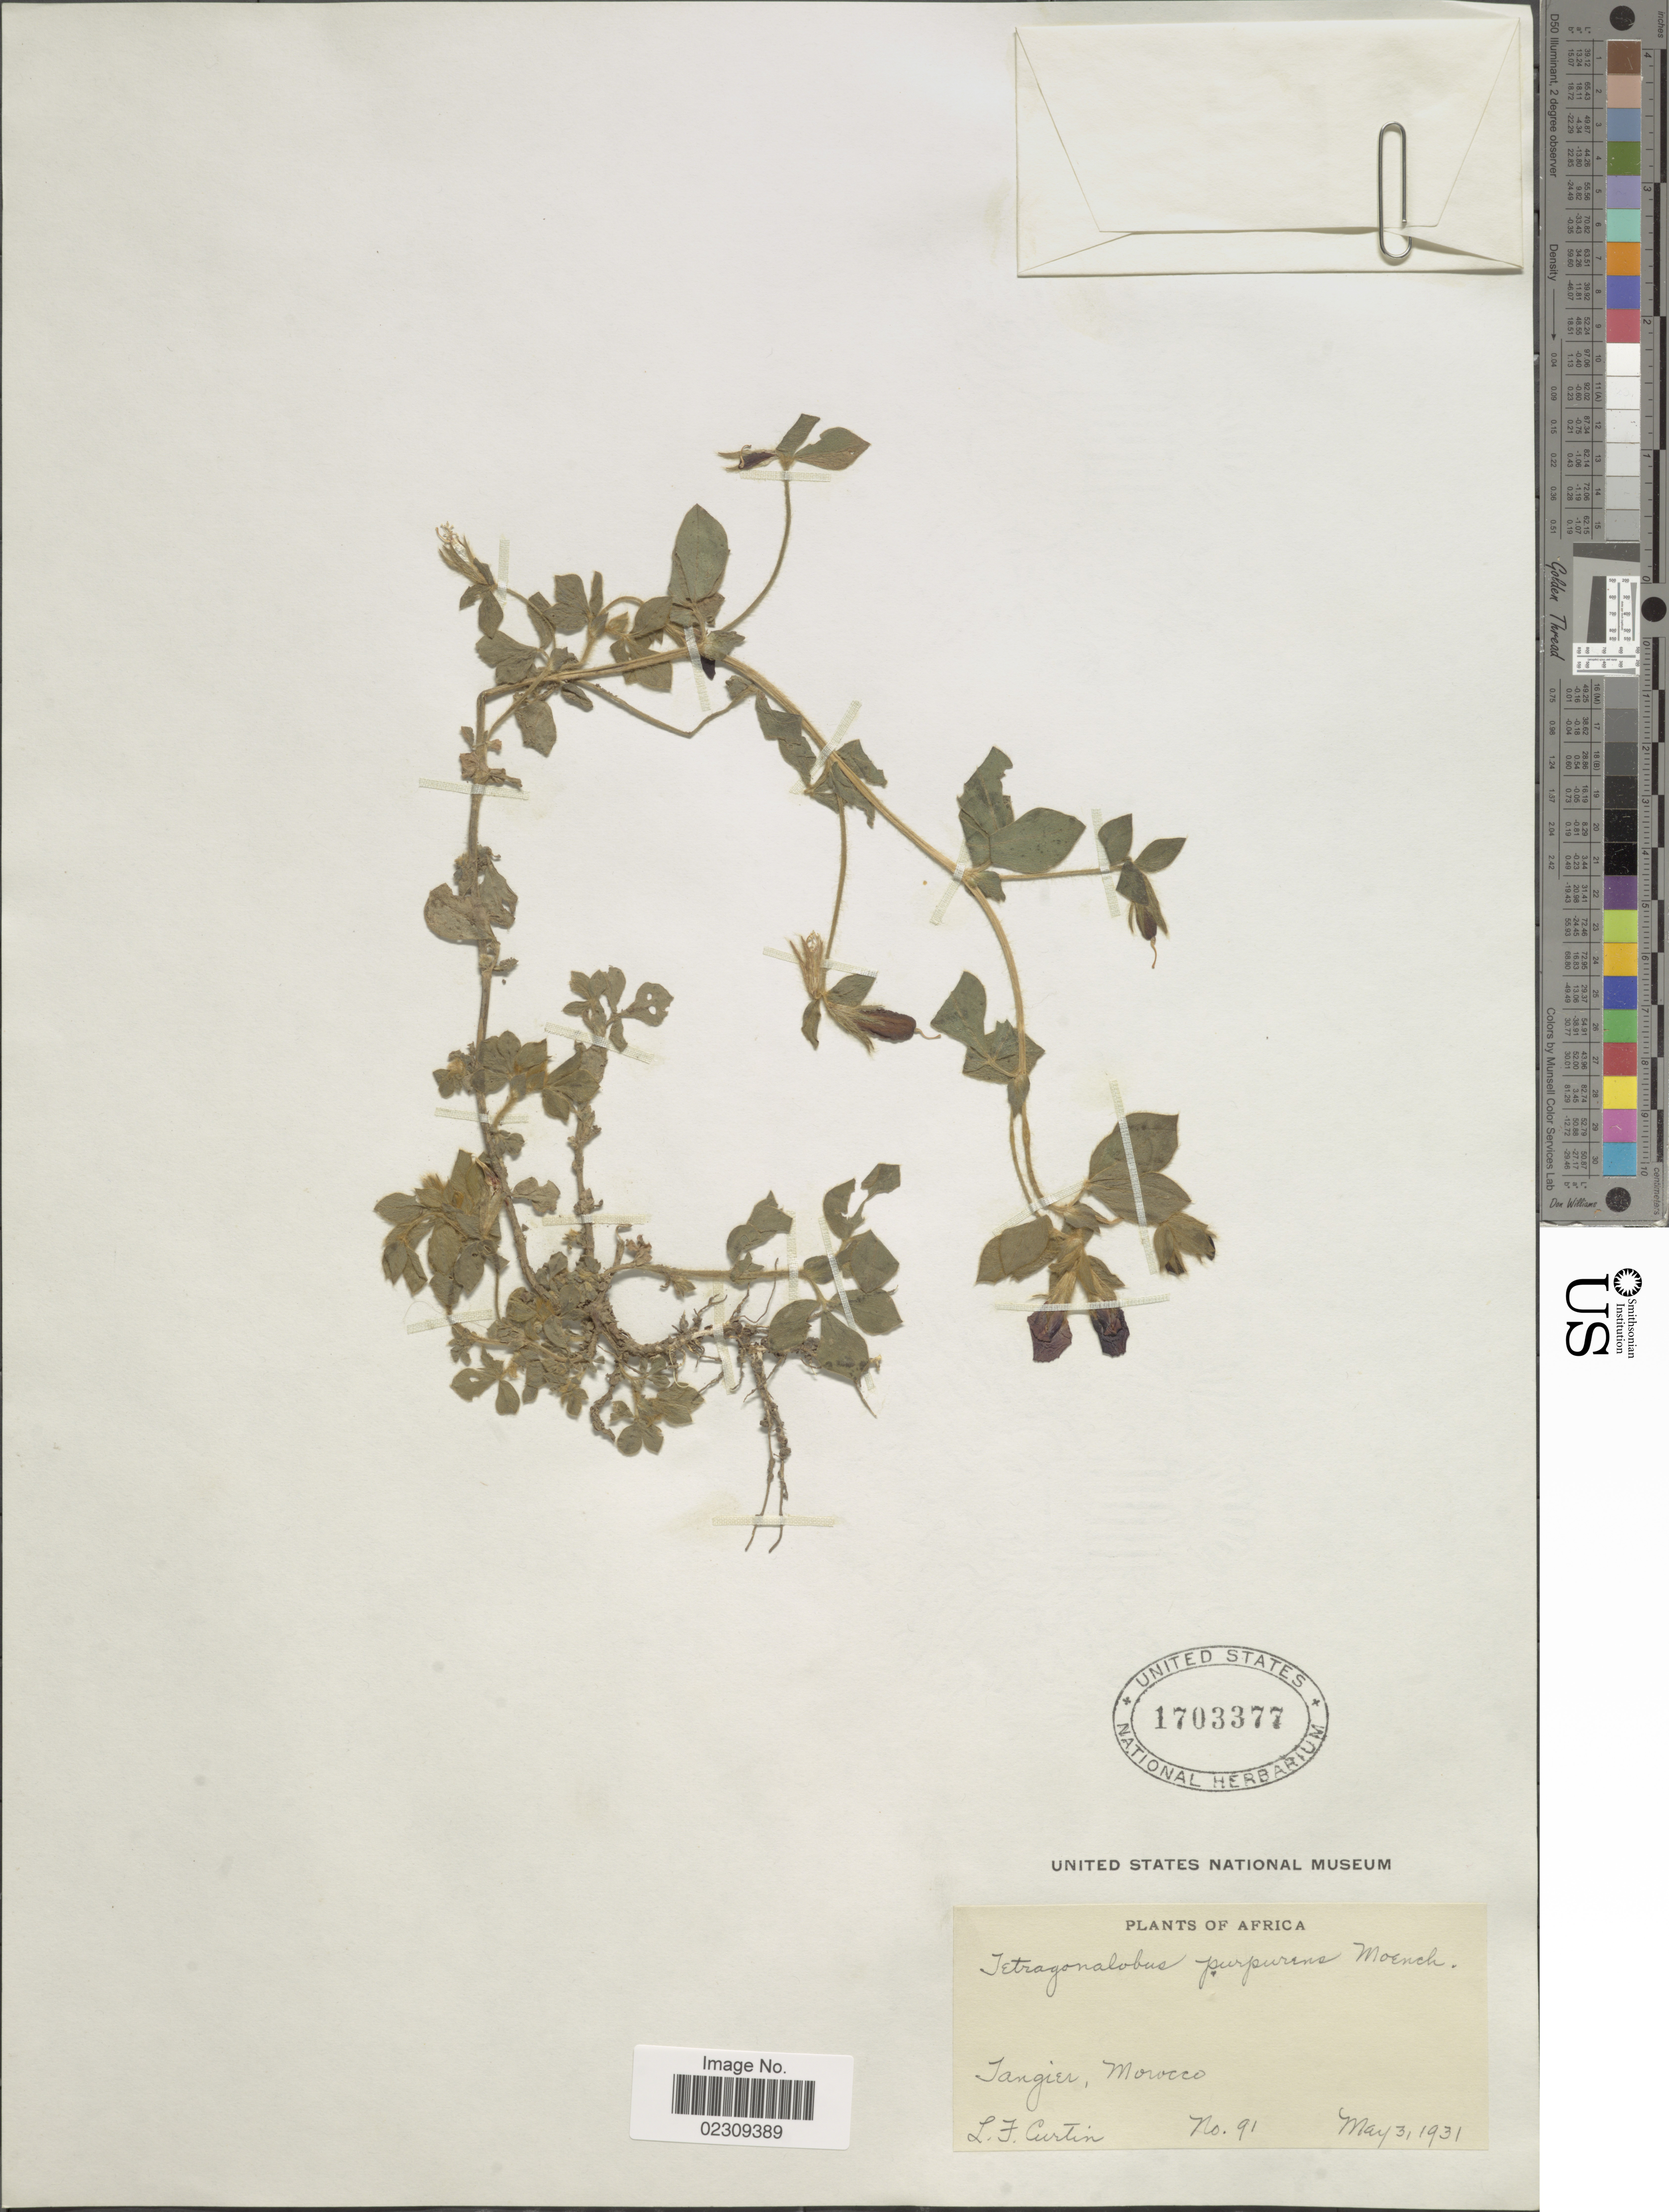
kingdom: Plantae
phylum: Tracheophyta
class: Magnoliopsida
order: Fabales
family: Fabaceae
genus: Tetragonolobus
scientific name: Tetragonolobus purpureus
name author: Moench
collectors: L. Curtin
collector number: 91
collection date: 1931-05-03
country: Morocco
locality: Tangier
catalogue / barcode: US 1703377